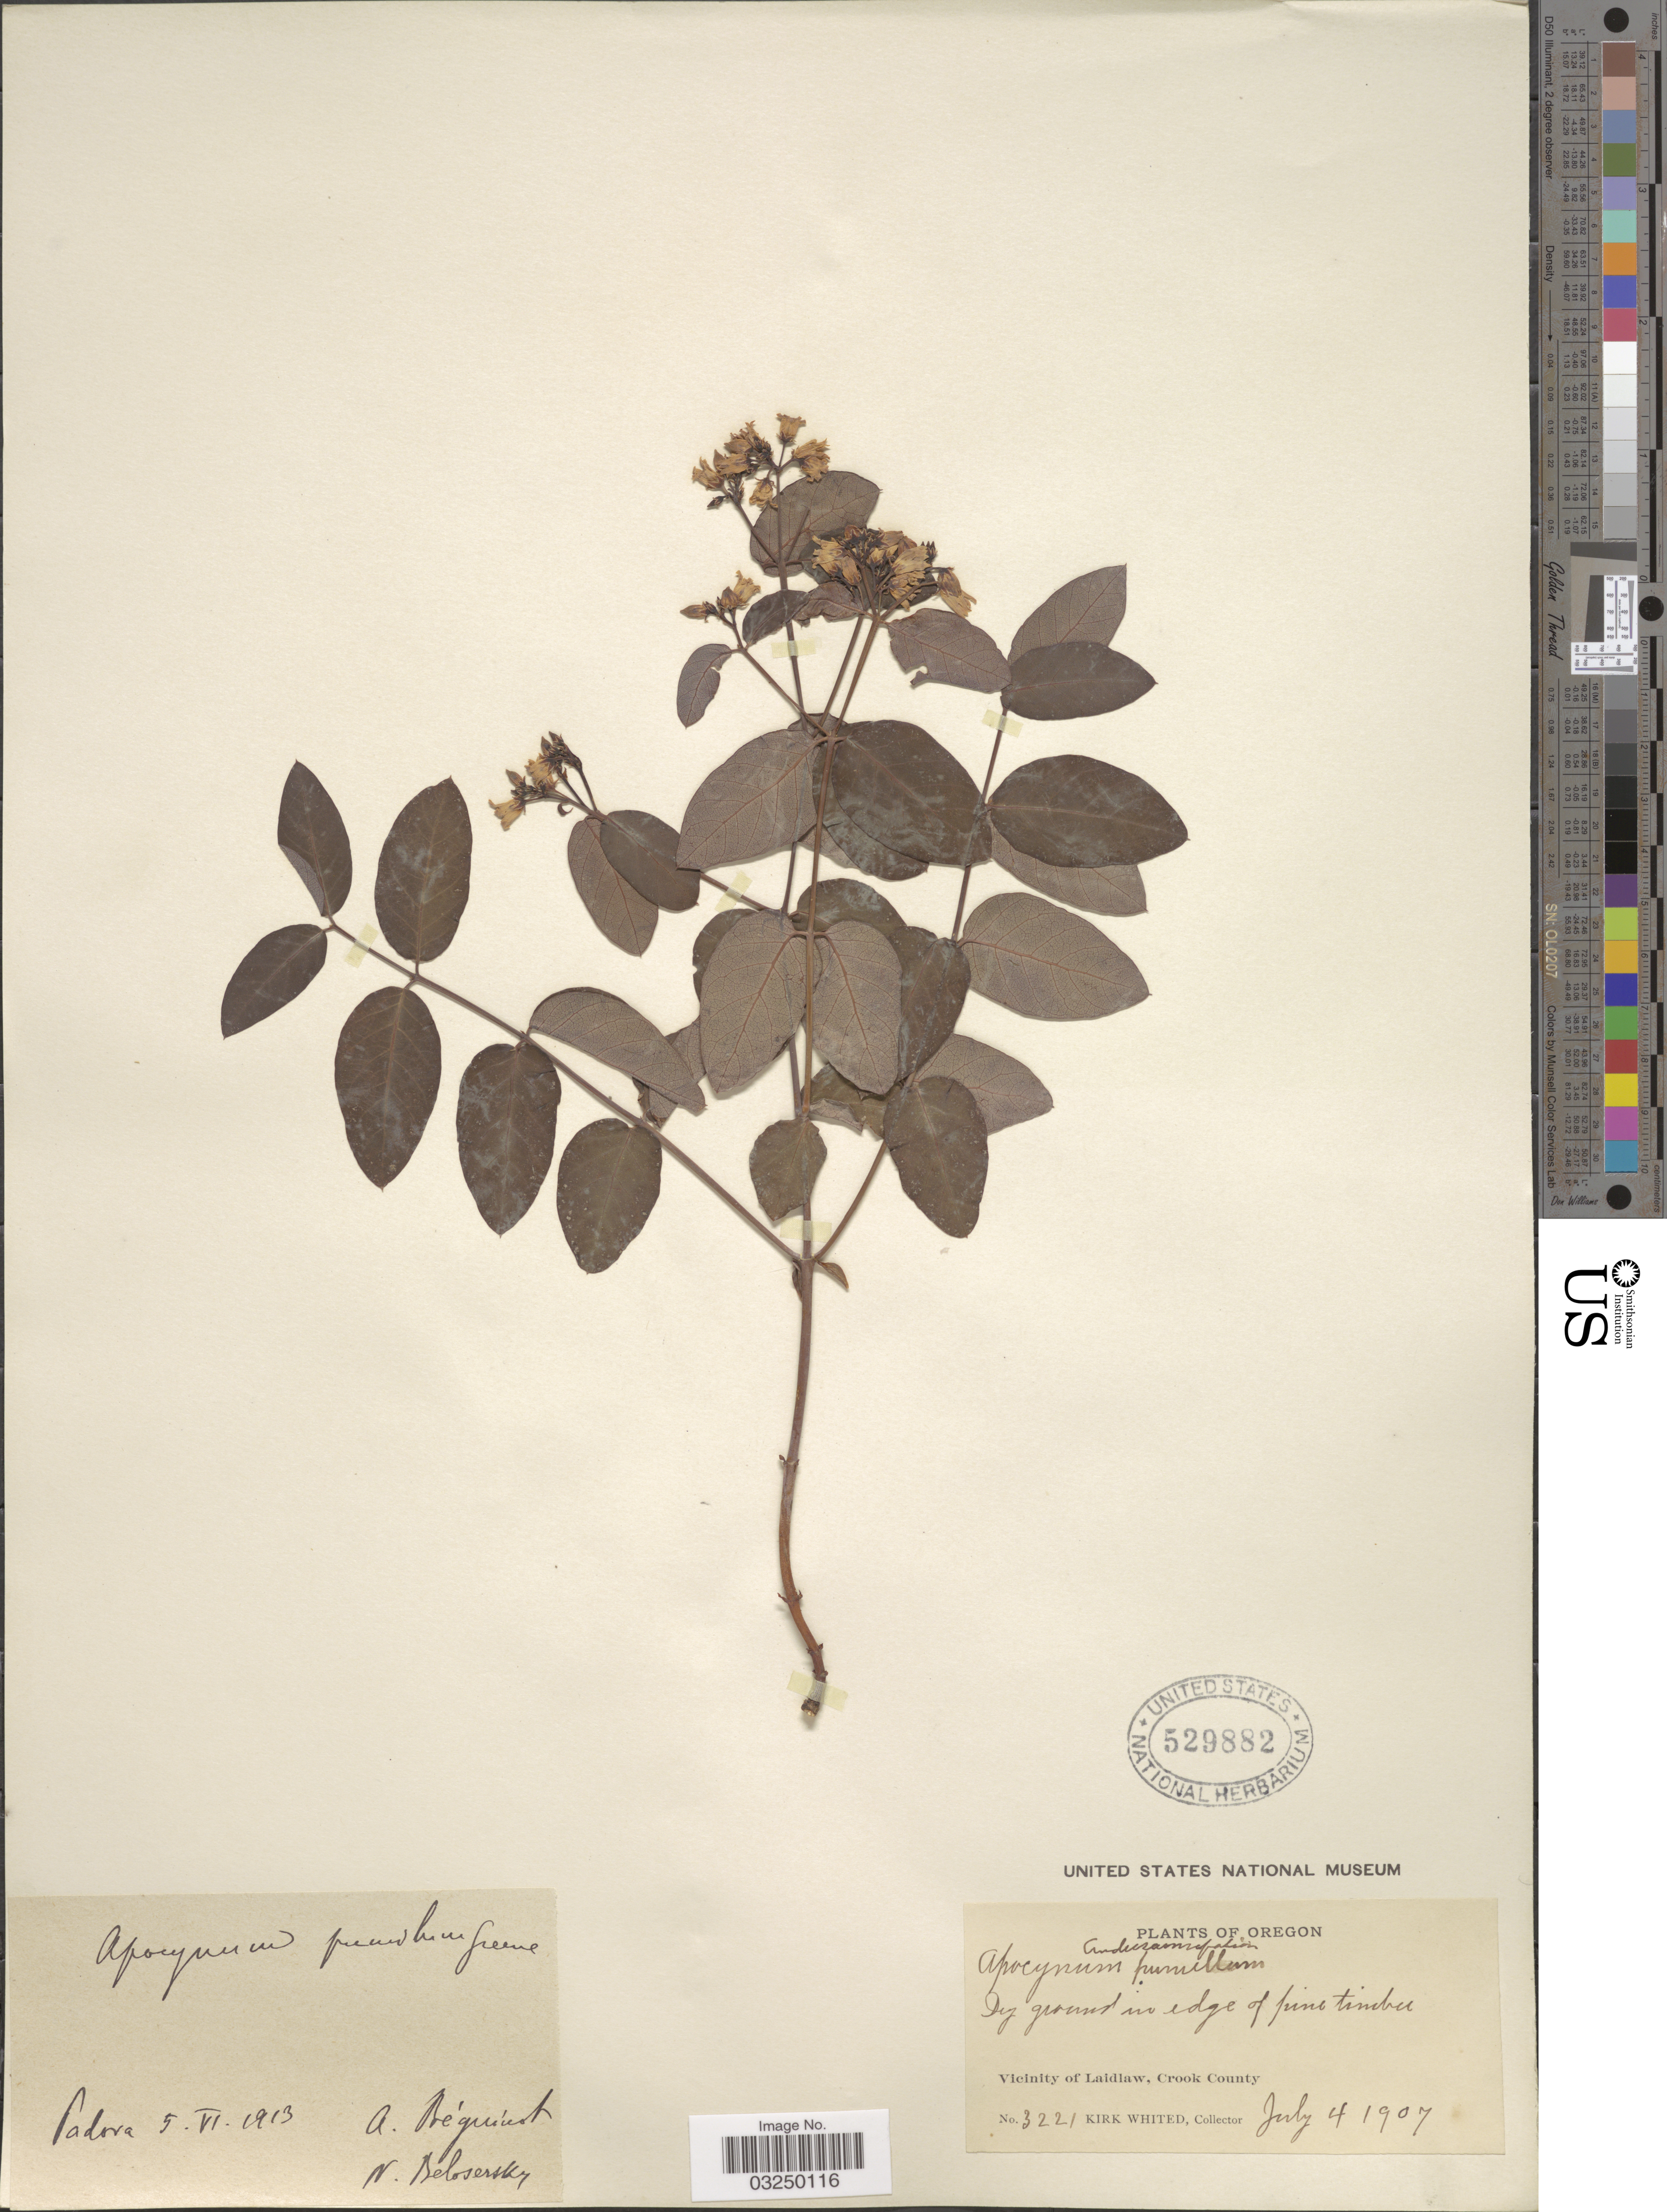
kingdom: Plantae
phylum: Tracheophyta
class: Magnoliopsida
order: Gentianales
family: Apocynaceae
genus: Apocynum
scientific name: Apocynum pumilum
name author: (A. Gray) Greene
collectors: K. Whited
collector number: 3221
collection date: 1907-07-04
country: United States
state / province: Oregon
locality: Dry ground in edge of pine timber. Vicinity of Laidlaw, Crook County.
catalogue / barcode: US 529882